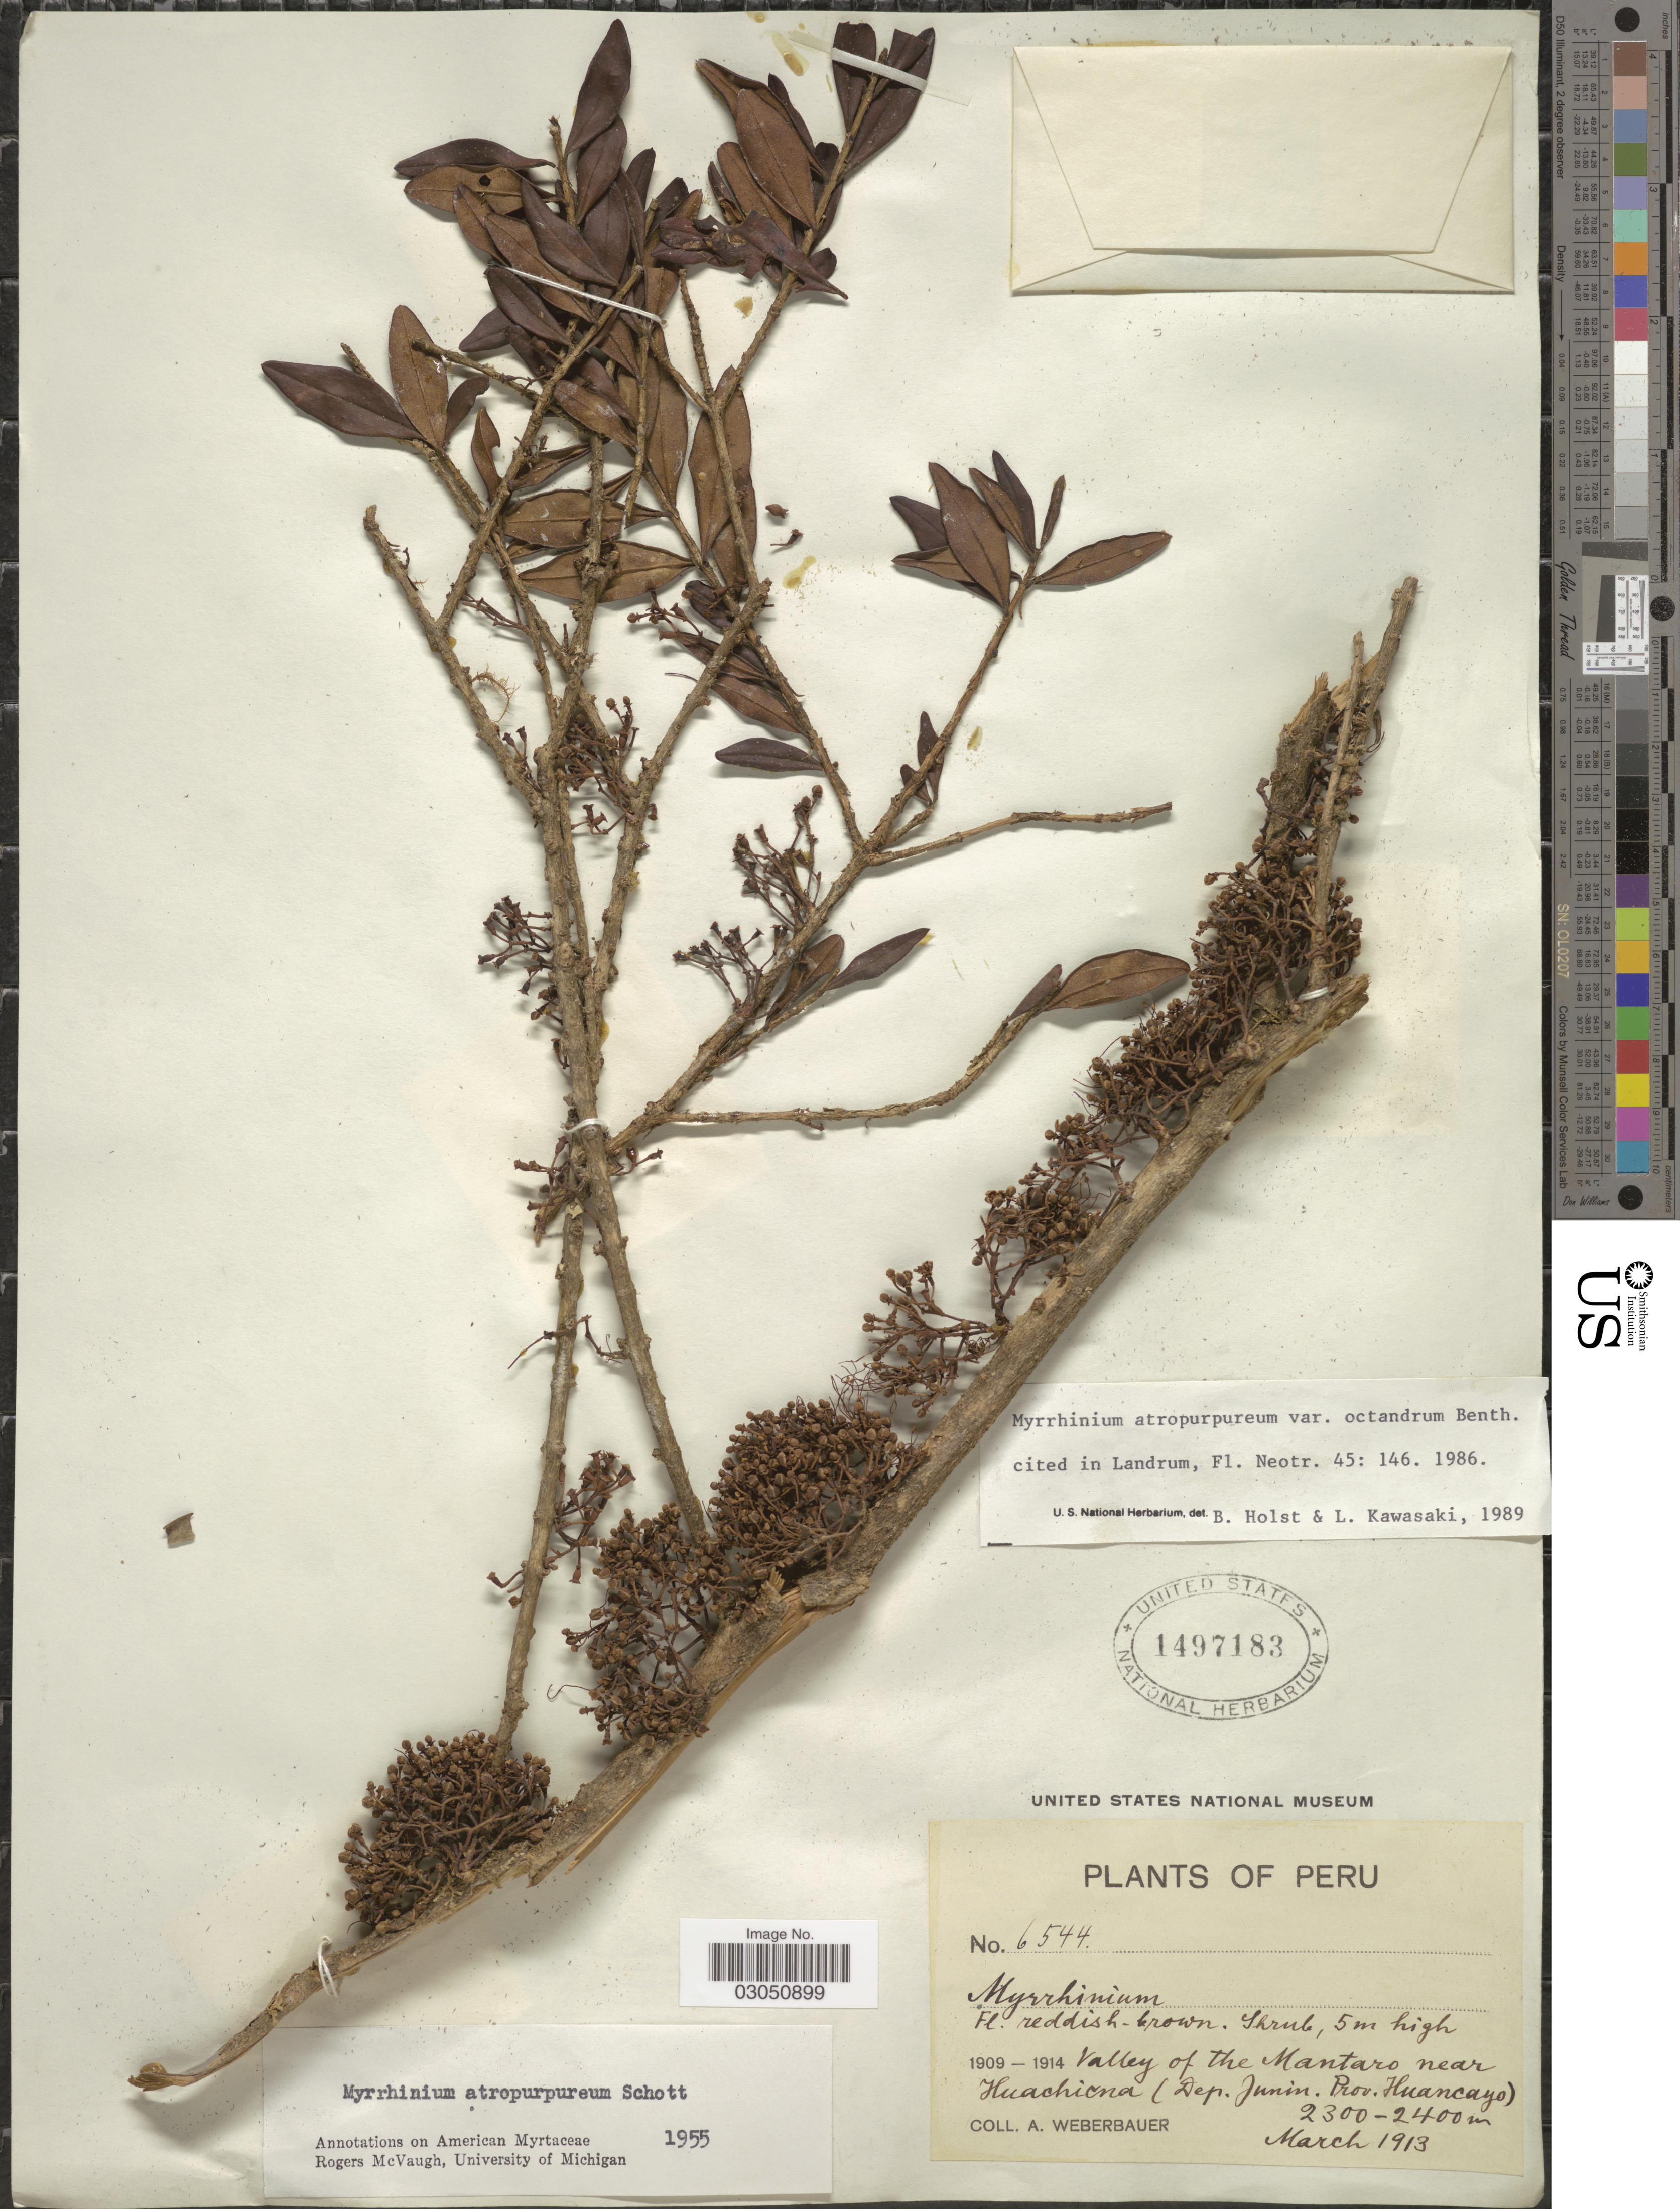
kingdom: Plantae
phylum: Tracheophyta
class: Magnoliopsida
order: Myrtales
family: Myrtaceae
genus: Myrrhinium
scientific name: Myrrhinium atropurpureum var. octandrum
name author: Benth.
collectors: A. Weberbauer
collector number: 6544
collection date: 1913-03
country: Peru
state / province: Junín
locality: Valley of the Mantaro near Huachicna (Dep. Junin, Prov. Huancayo).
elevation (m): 2300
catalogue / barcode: US 1497183